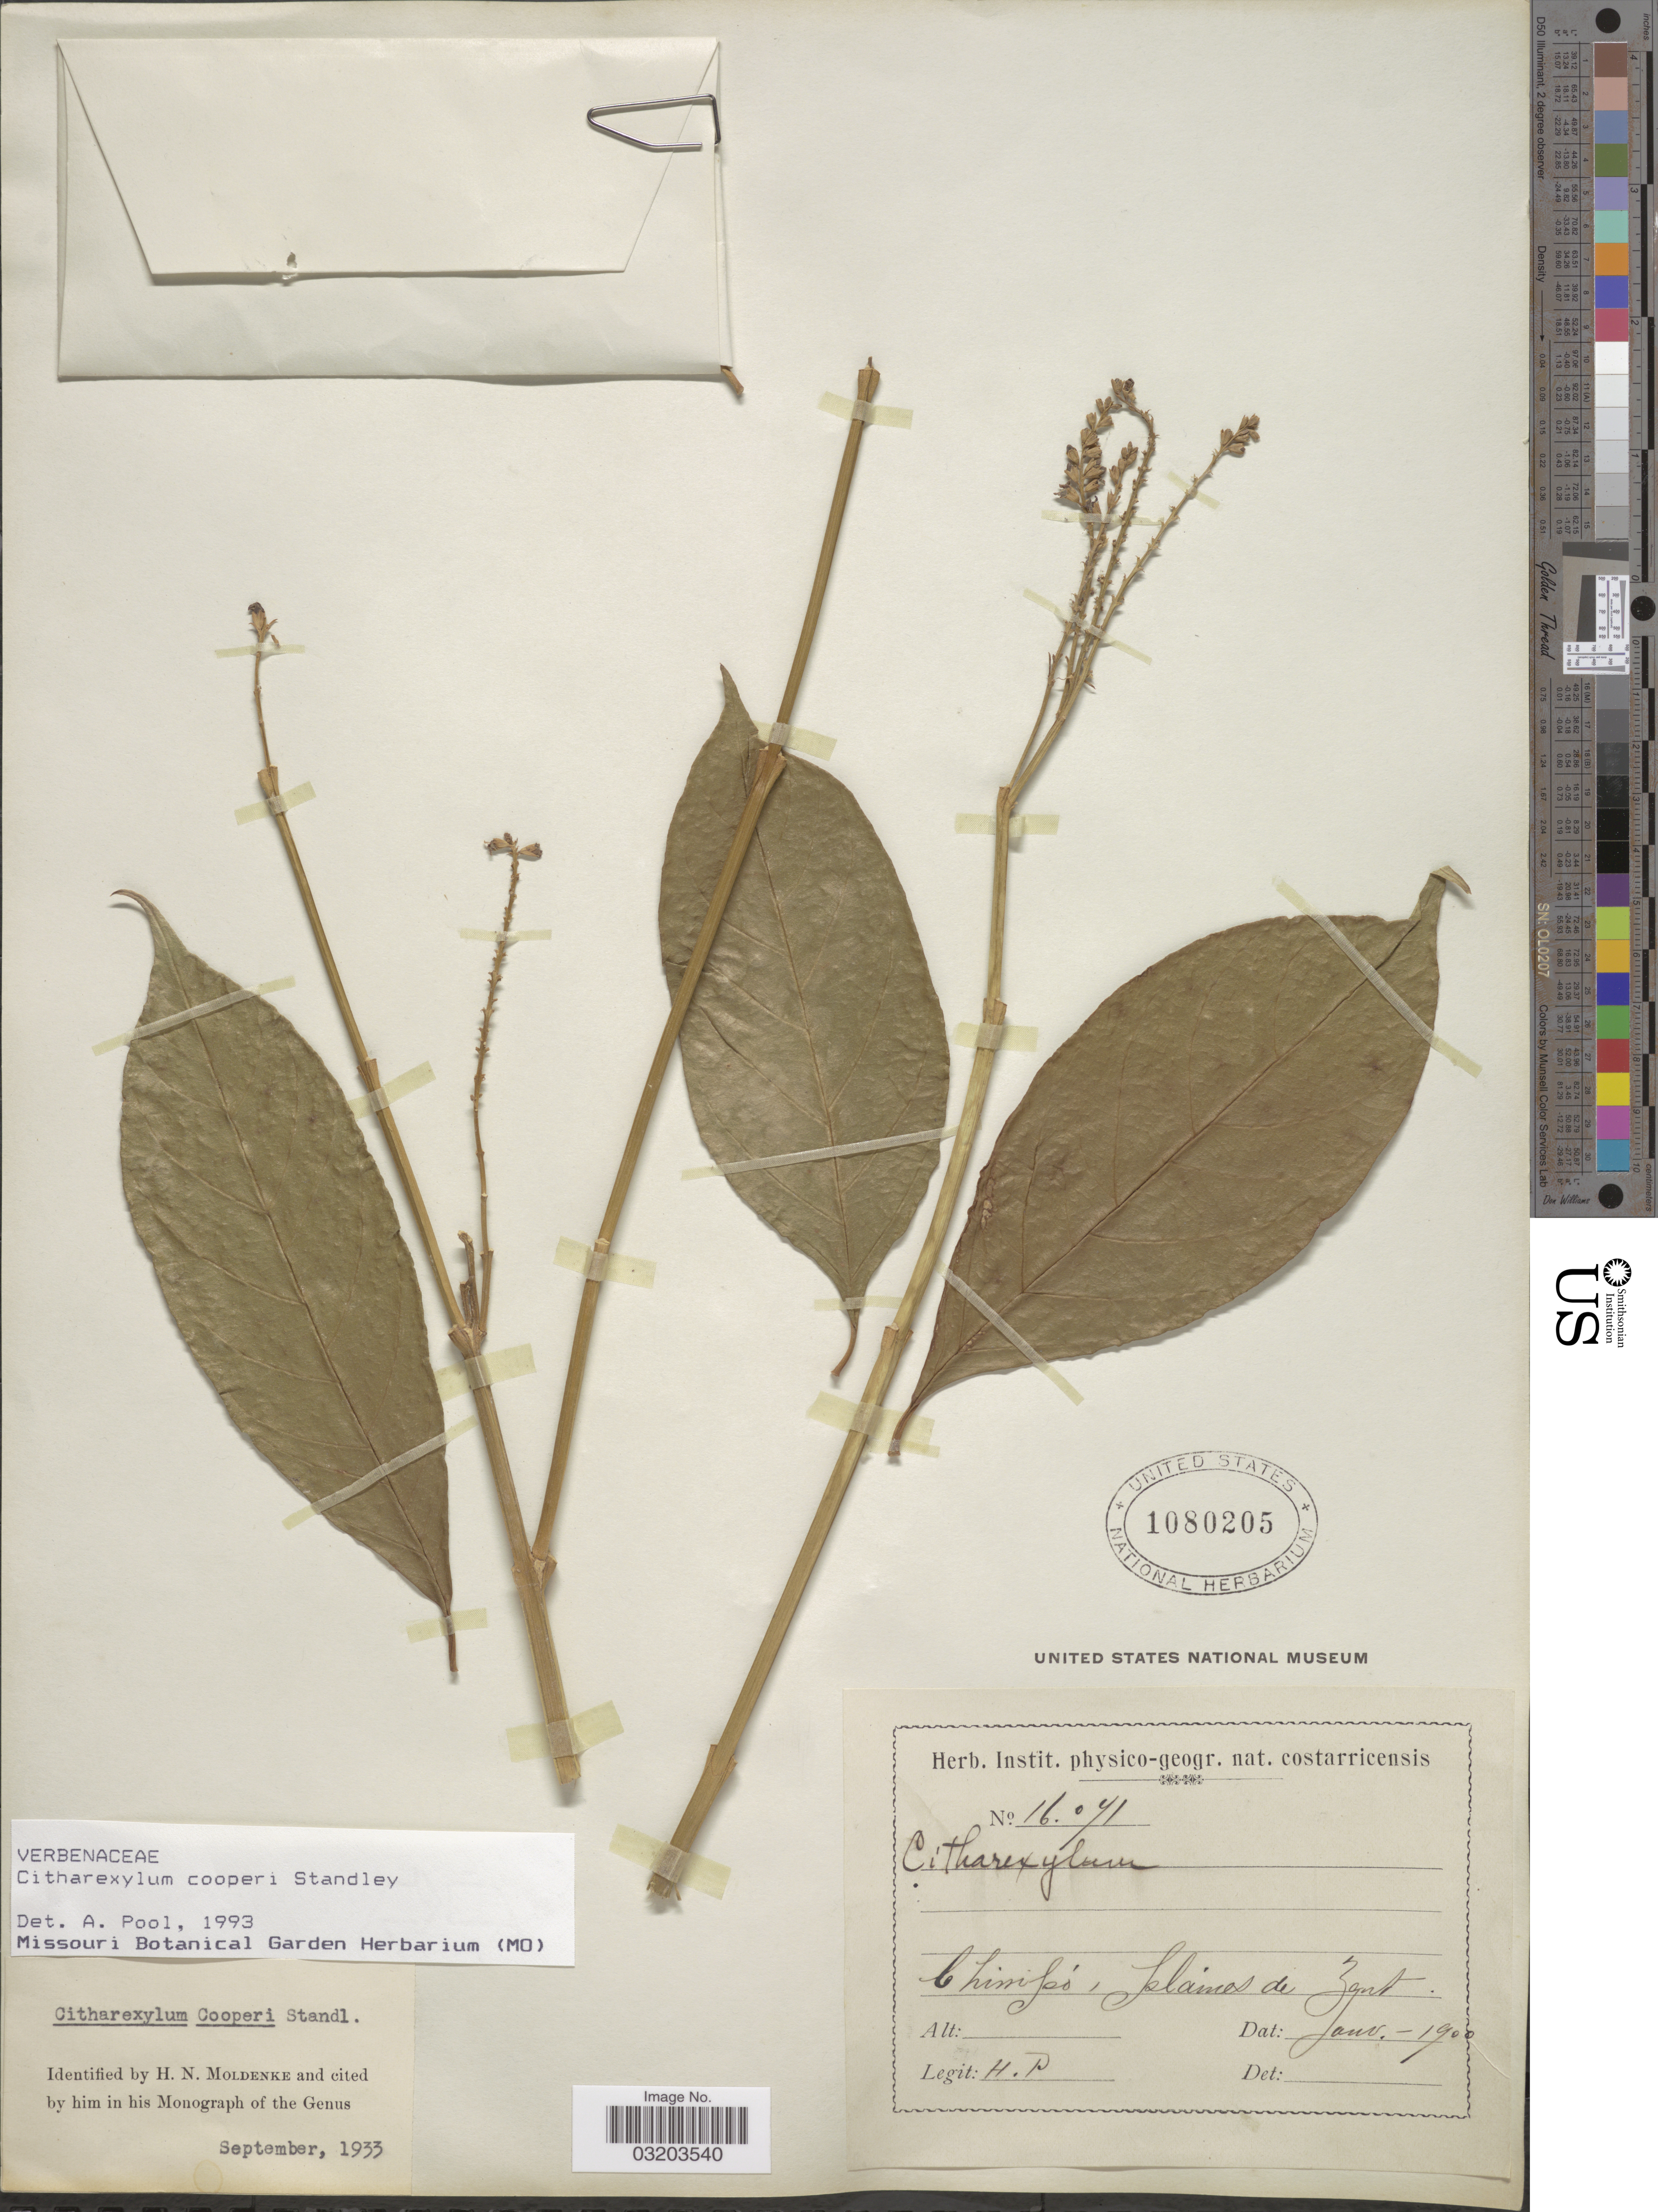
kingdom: Plantae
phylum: Tracheophyta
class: Magnoliopsida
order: Lamiales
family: Verbenaceae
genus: Citharexylum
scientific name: Citharexylum cooperi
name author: Standl.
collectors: H. P.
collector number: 16071*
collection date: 1900-01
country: Costa Rica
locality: Chirripó, plaines de Zent.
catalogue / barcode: US 1080205